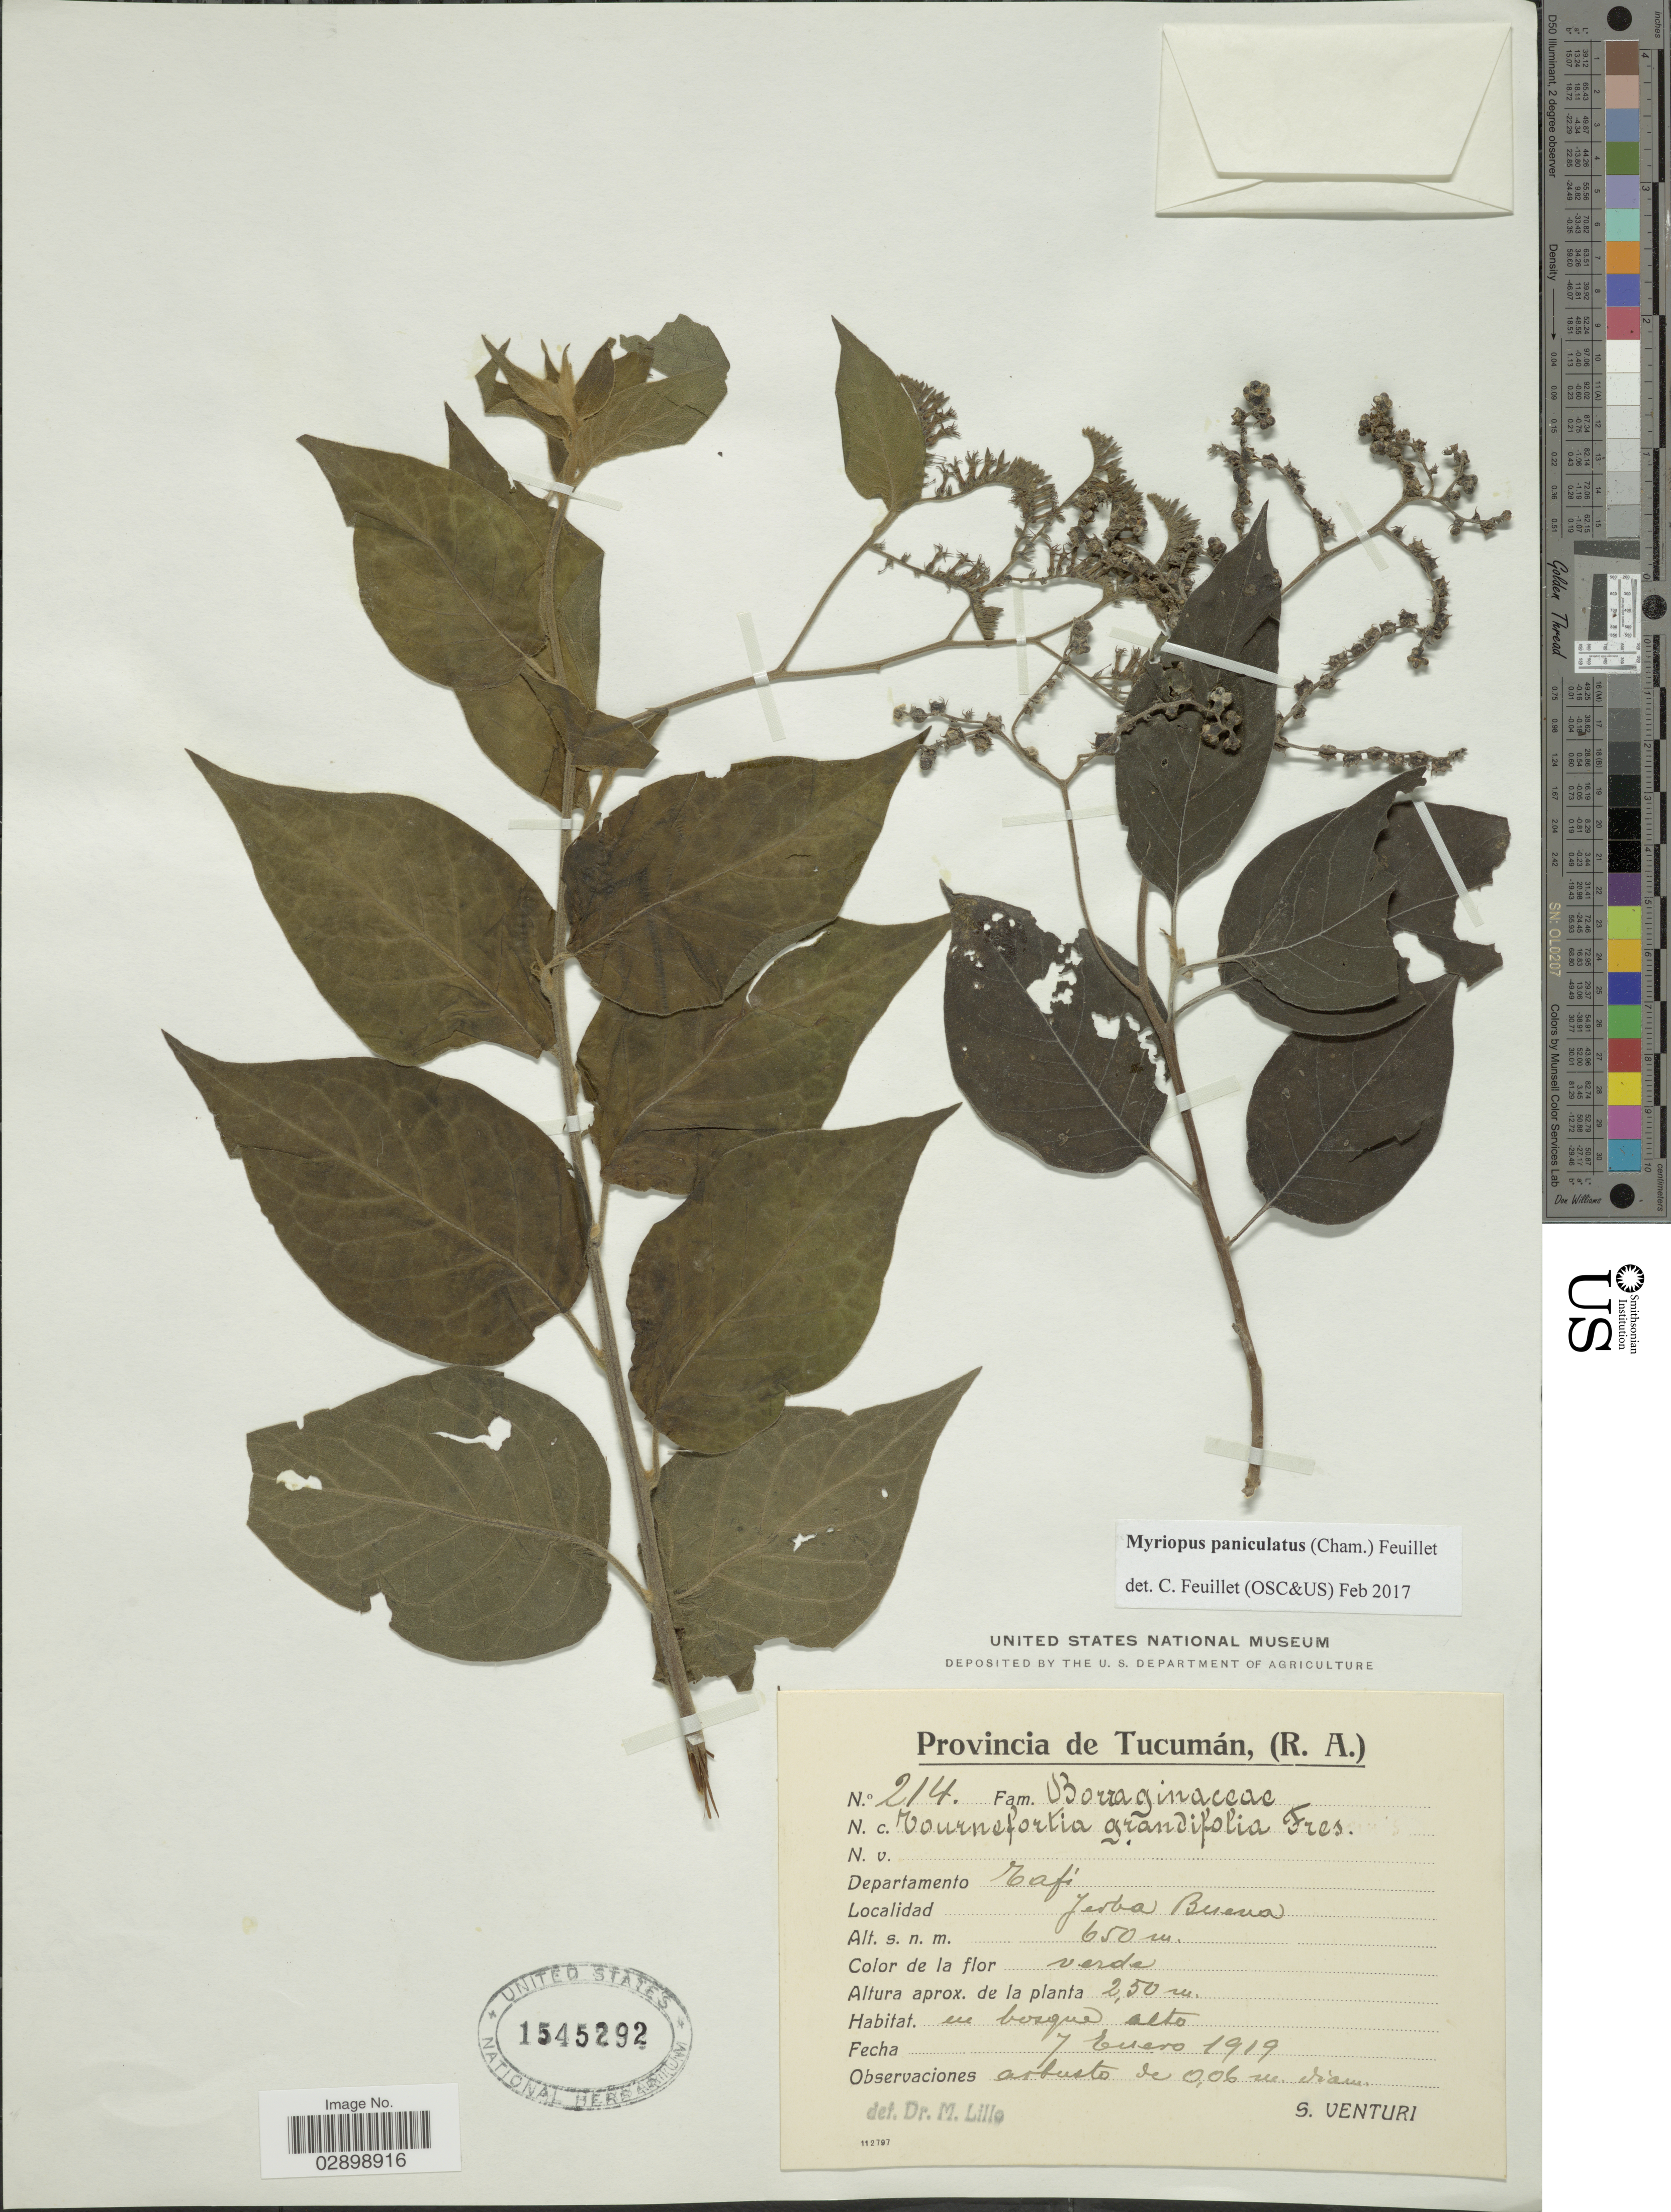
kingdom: Plantae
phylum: Tracheophyta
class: Magnoliopsida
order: Boraginales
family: Heliotropiaceae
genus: Myriopus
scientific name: Myriopus paniculatus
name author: (Cham.) Feuillet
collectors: S. Venturi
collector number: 214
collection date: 1919-01-07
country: Argentina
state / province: Tucuman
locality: Departamento Tafi. Jerba Buena.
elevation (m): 650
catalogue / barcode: US 1545292